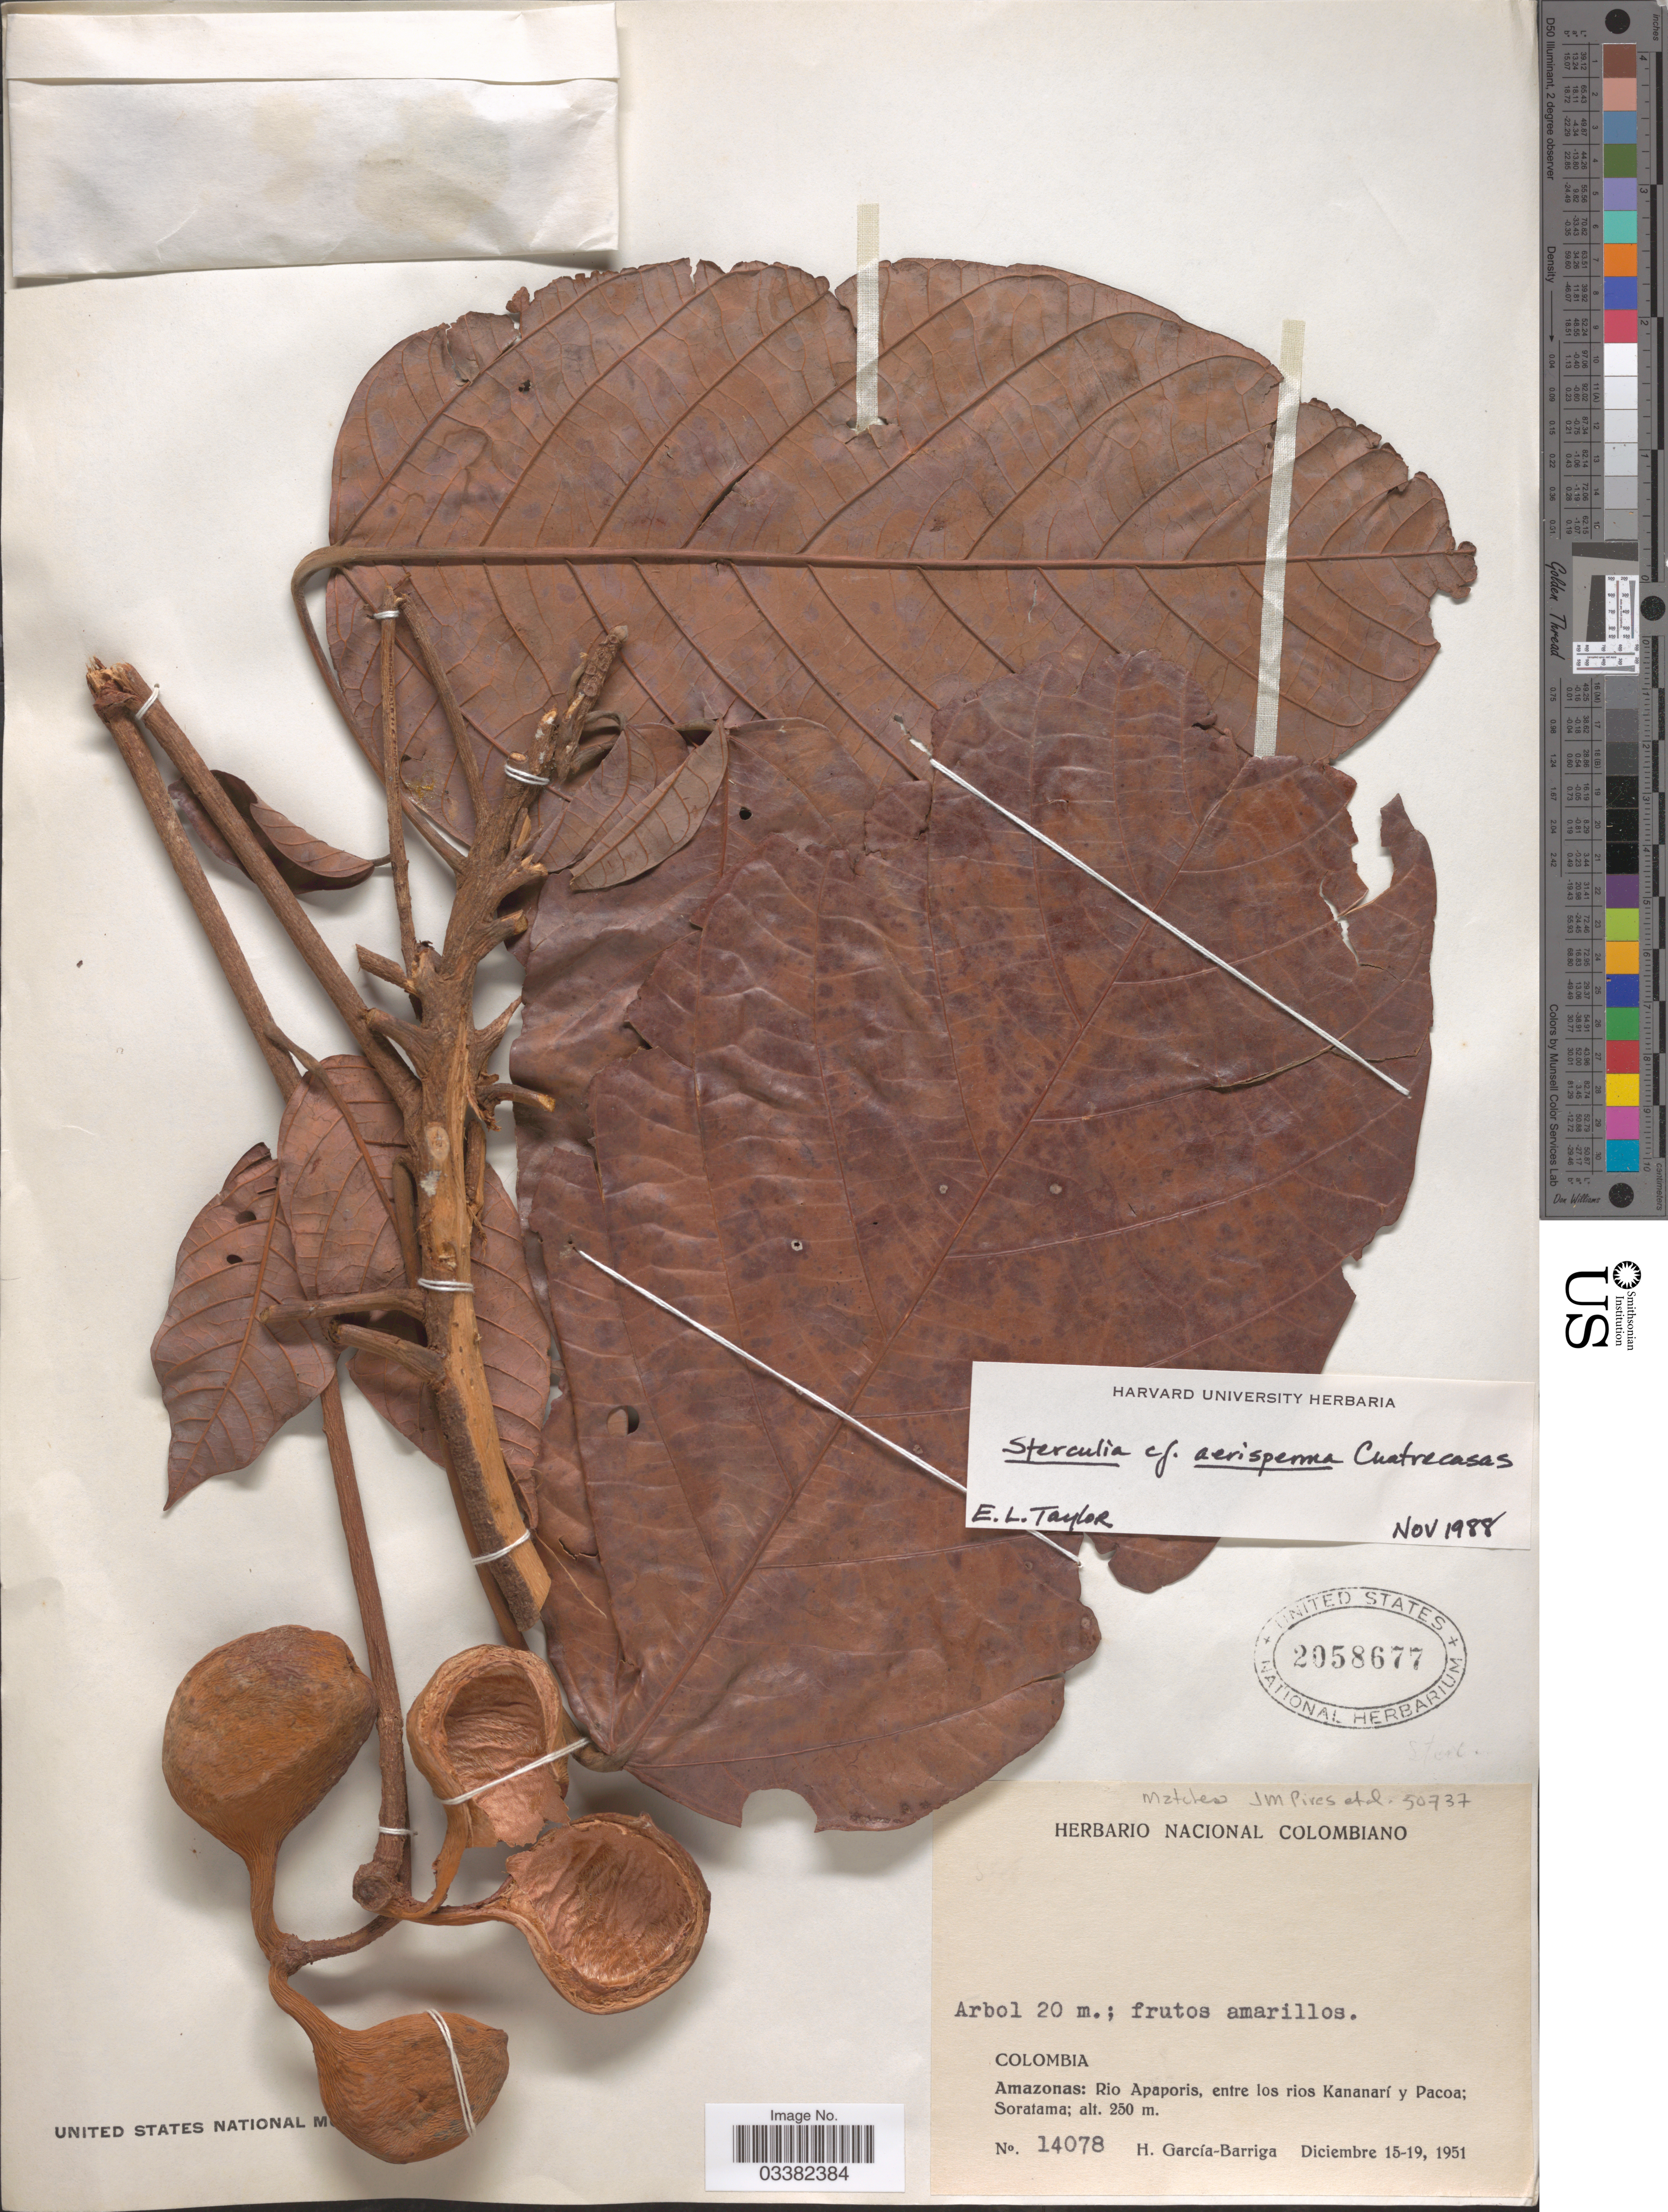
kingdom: Plantae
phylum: Tracheophyta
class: Magnoliopsida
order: Malvales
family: Malvaceae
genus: Sterculia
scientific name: Sterculia lisae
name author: E.L. Taylor ex Colli-Silva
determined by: Dorr, Laurence J., Curator (BOT), Smithsonian Institution - National Museum of Natural History (UNITED STATES)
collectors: H. García Barriga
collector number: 14078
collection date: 1951-12-15/1951-12-19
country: Colombia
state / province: Amazônas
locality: Rio Apaporis, entre los rios Kananarí y Pacoa; Soratama.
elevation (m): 250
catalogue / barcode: US 2058677